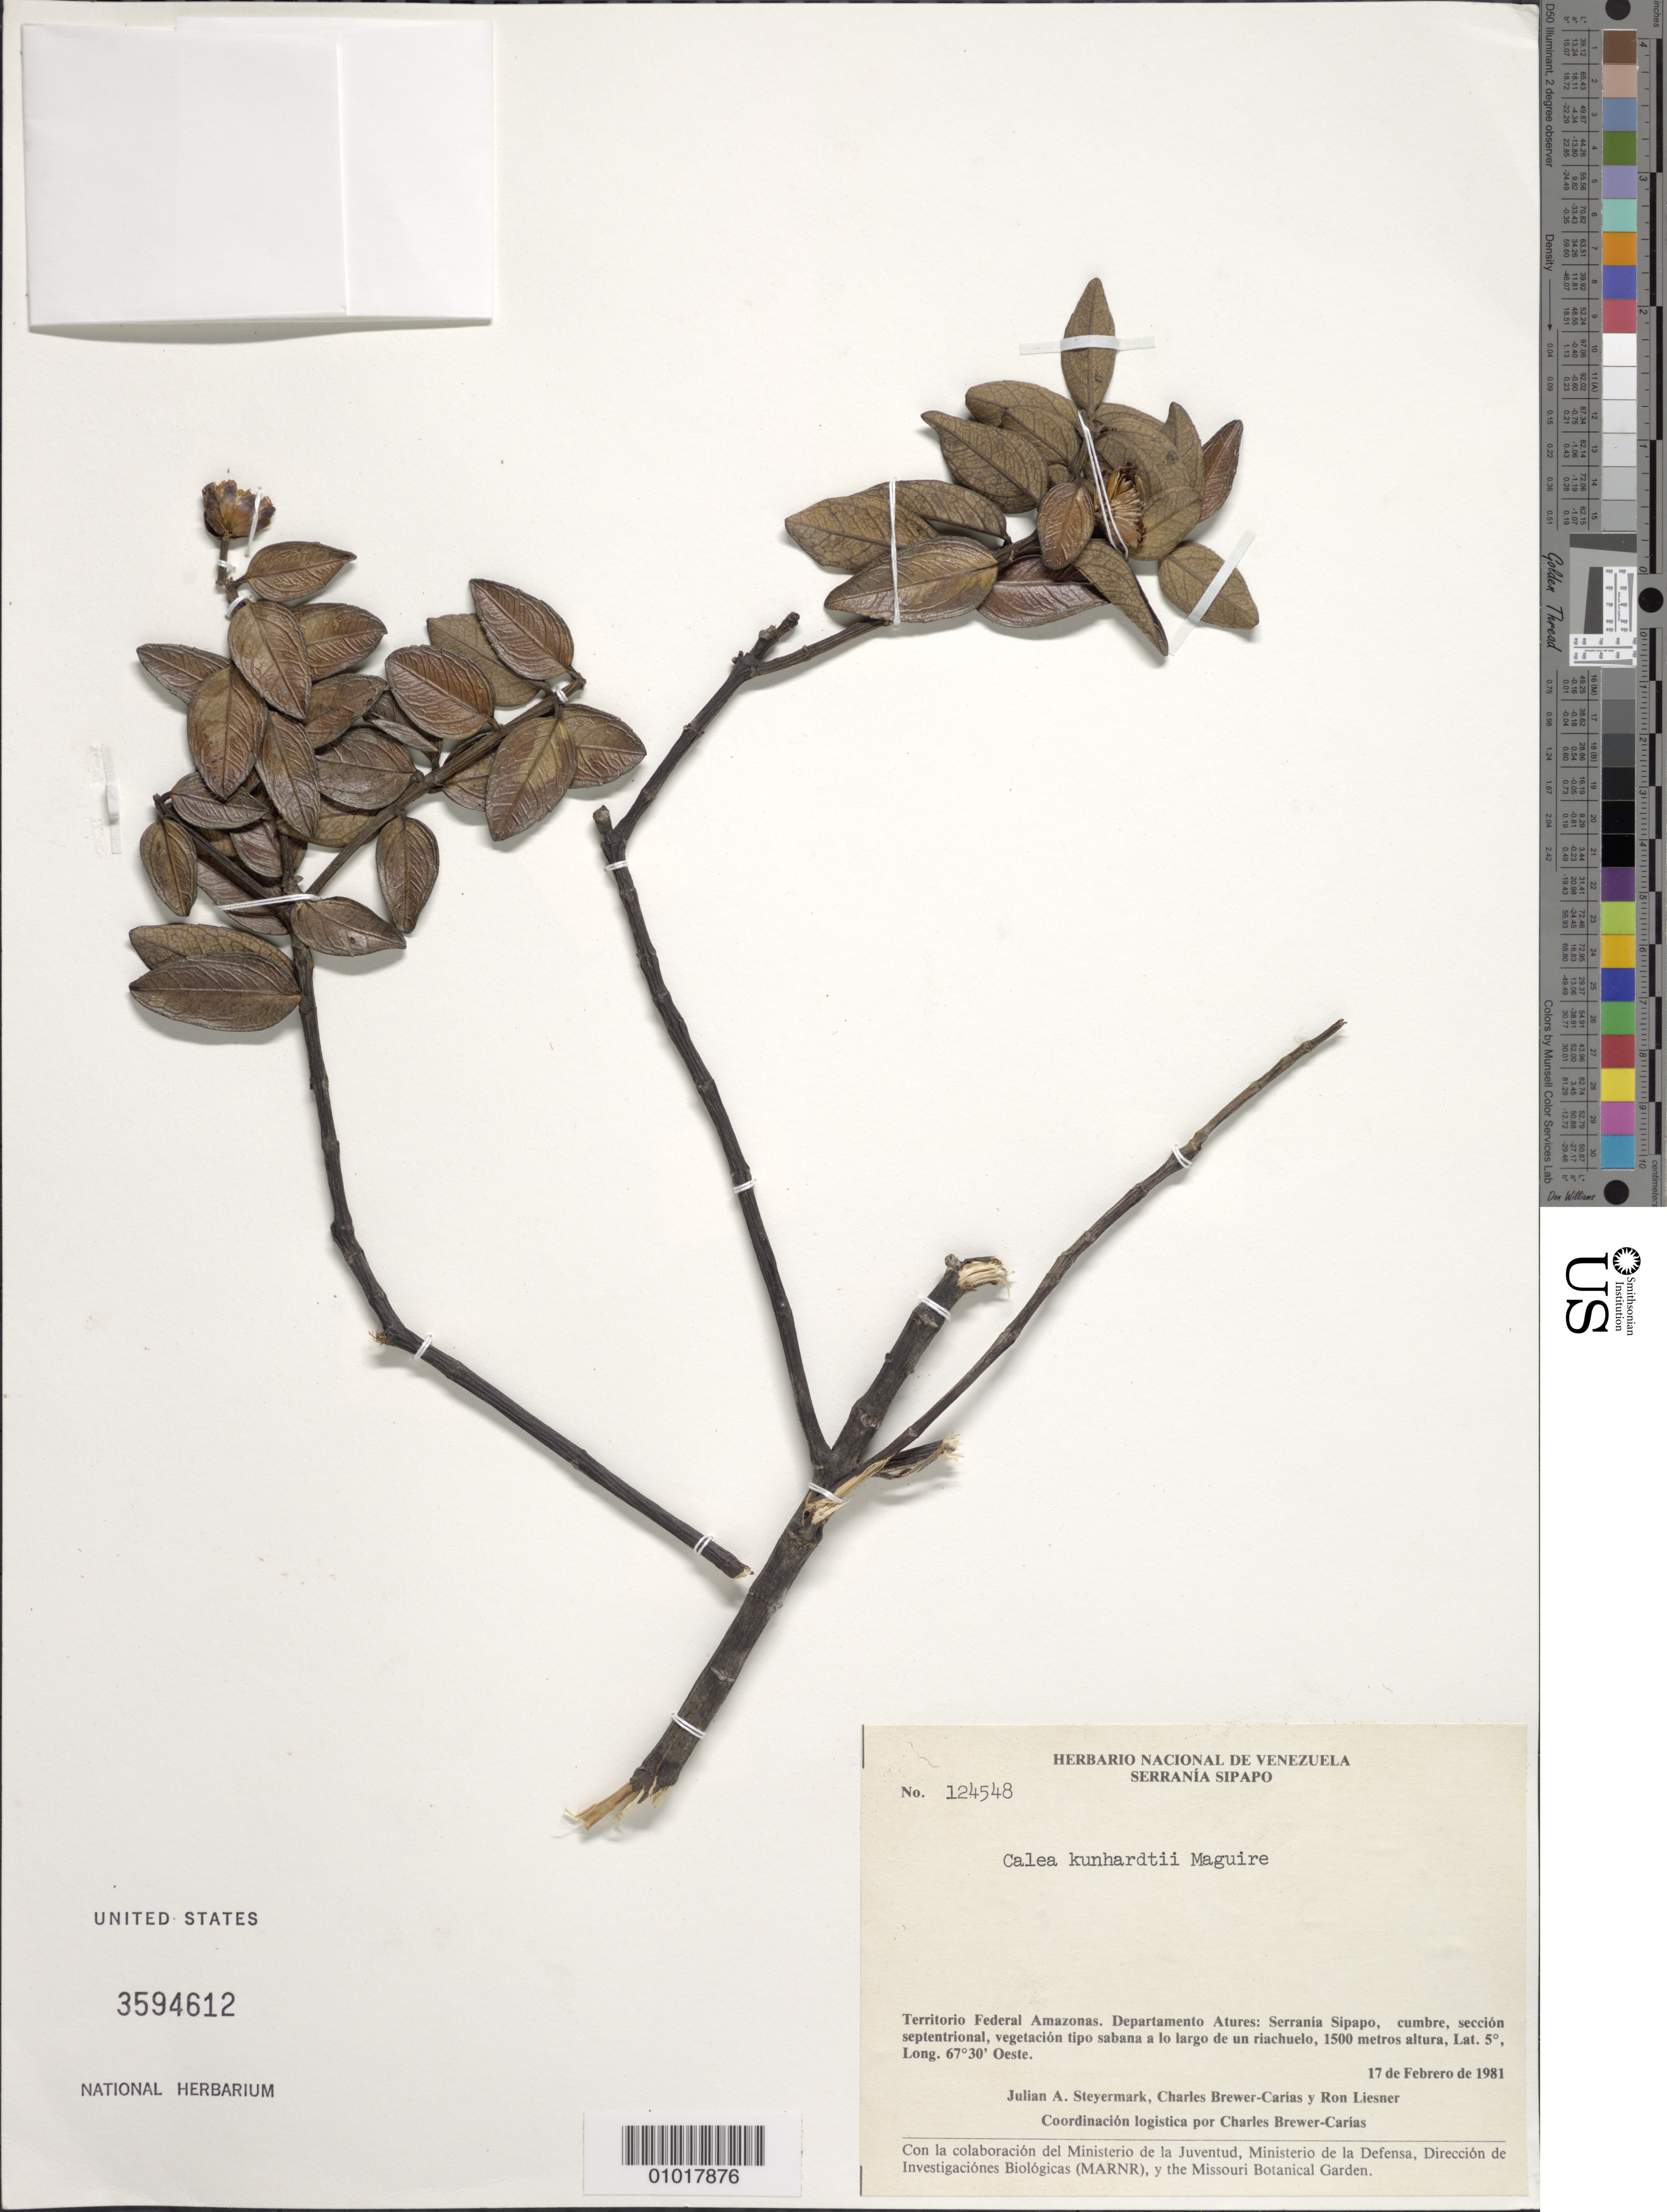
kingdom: Plantae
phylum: Tracheophyta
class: Magnoliopsida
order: Asterales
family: Asteraceae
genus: Calea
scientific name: Calea kunhardtii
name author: Maguire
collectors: J. Steyermark, C. Brewer-Carias & R. L. Liesner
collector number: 124548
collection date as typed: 17-Feb-81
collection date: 1981-02-17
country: Venezuela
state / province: Amazonas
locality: Serrania Sipapo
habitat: Cumbre, seccion septentrional, begetacion tipo sabana a lo largo de un riachuelo.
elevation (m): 1500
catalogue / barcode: US 3594612